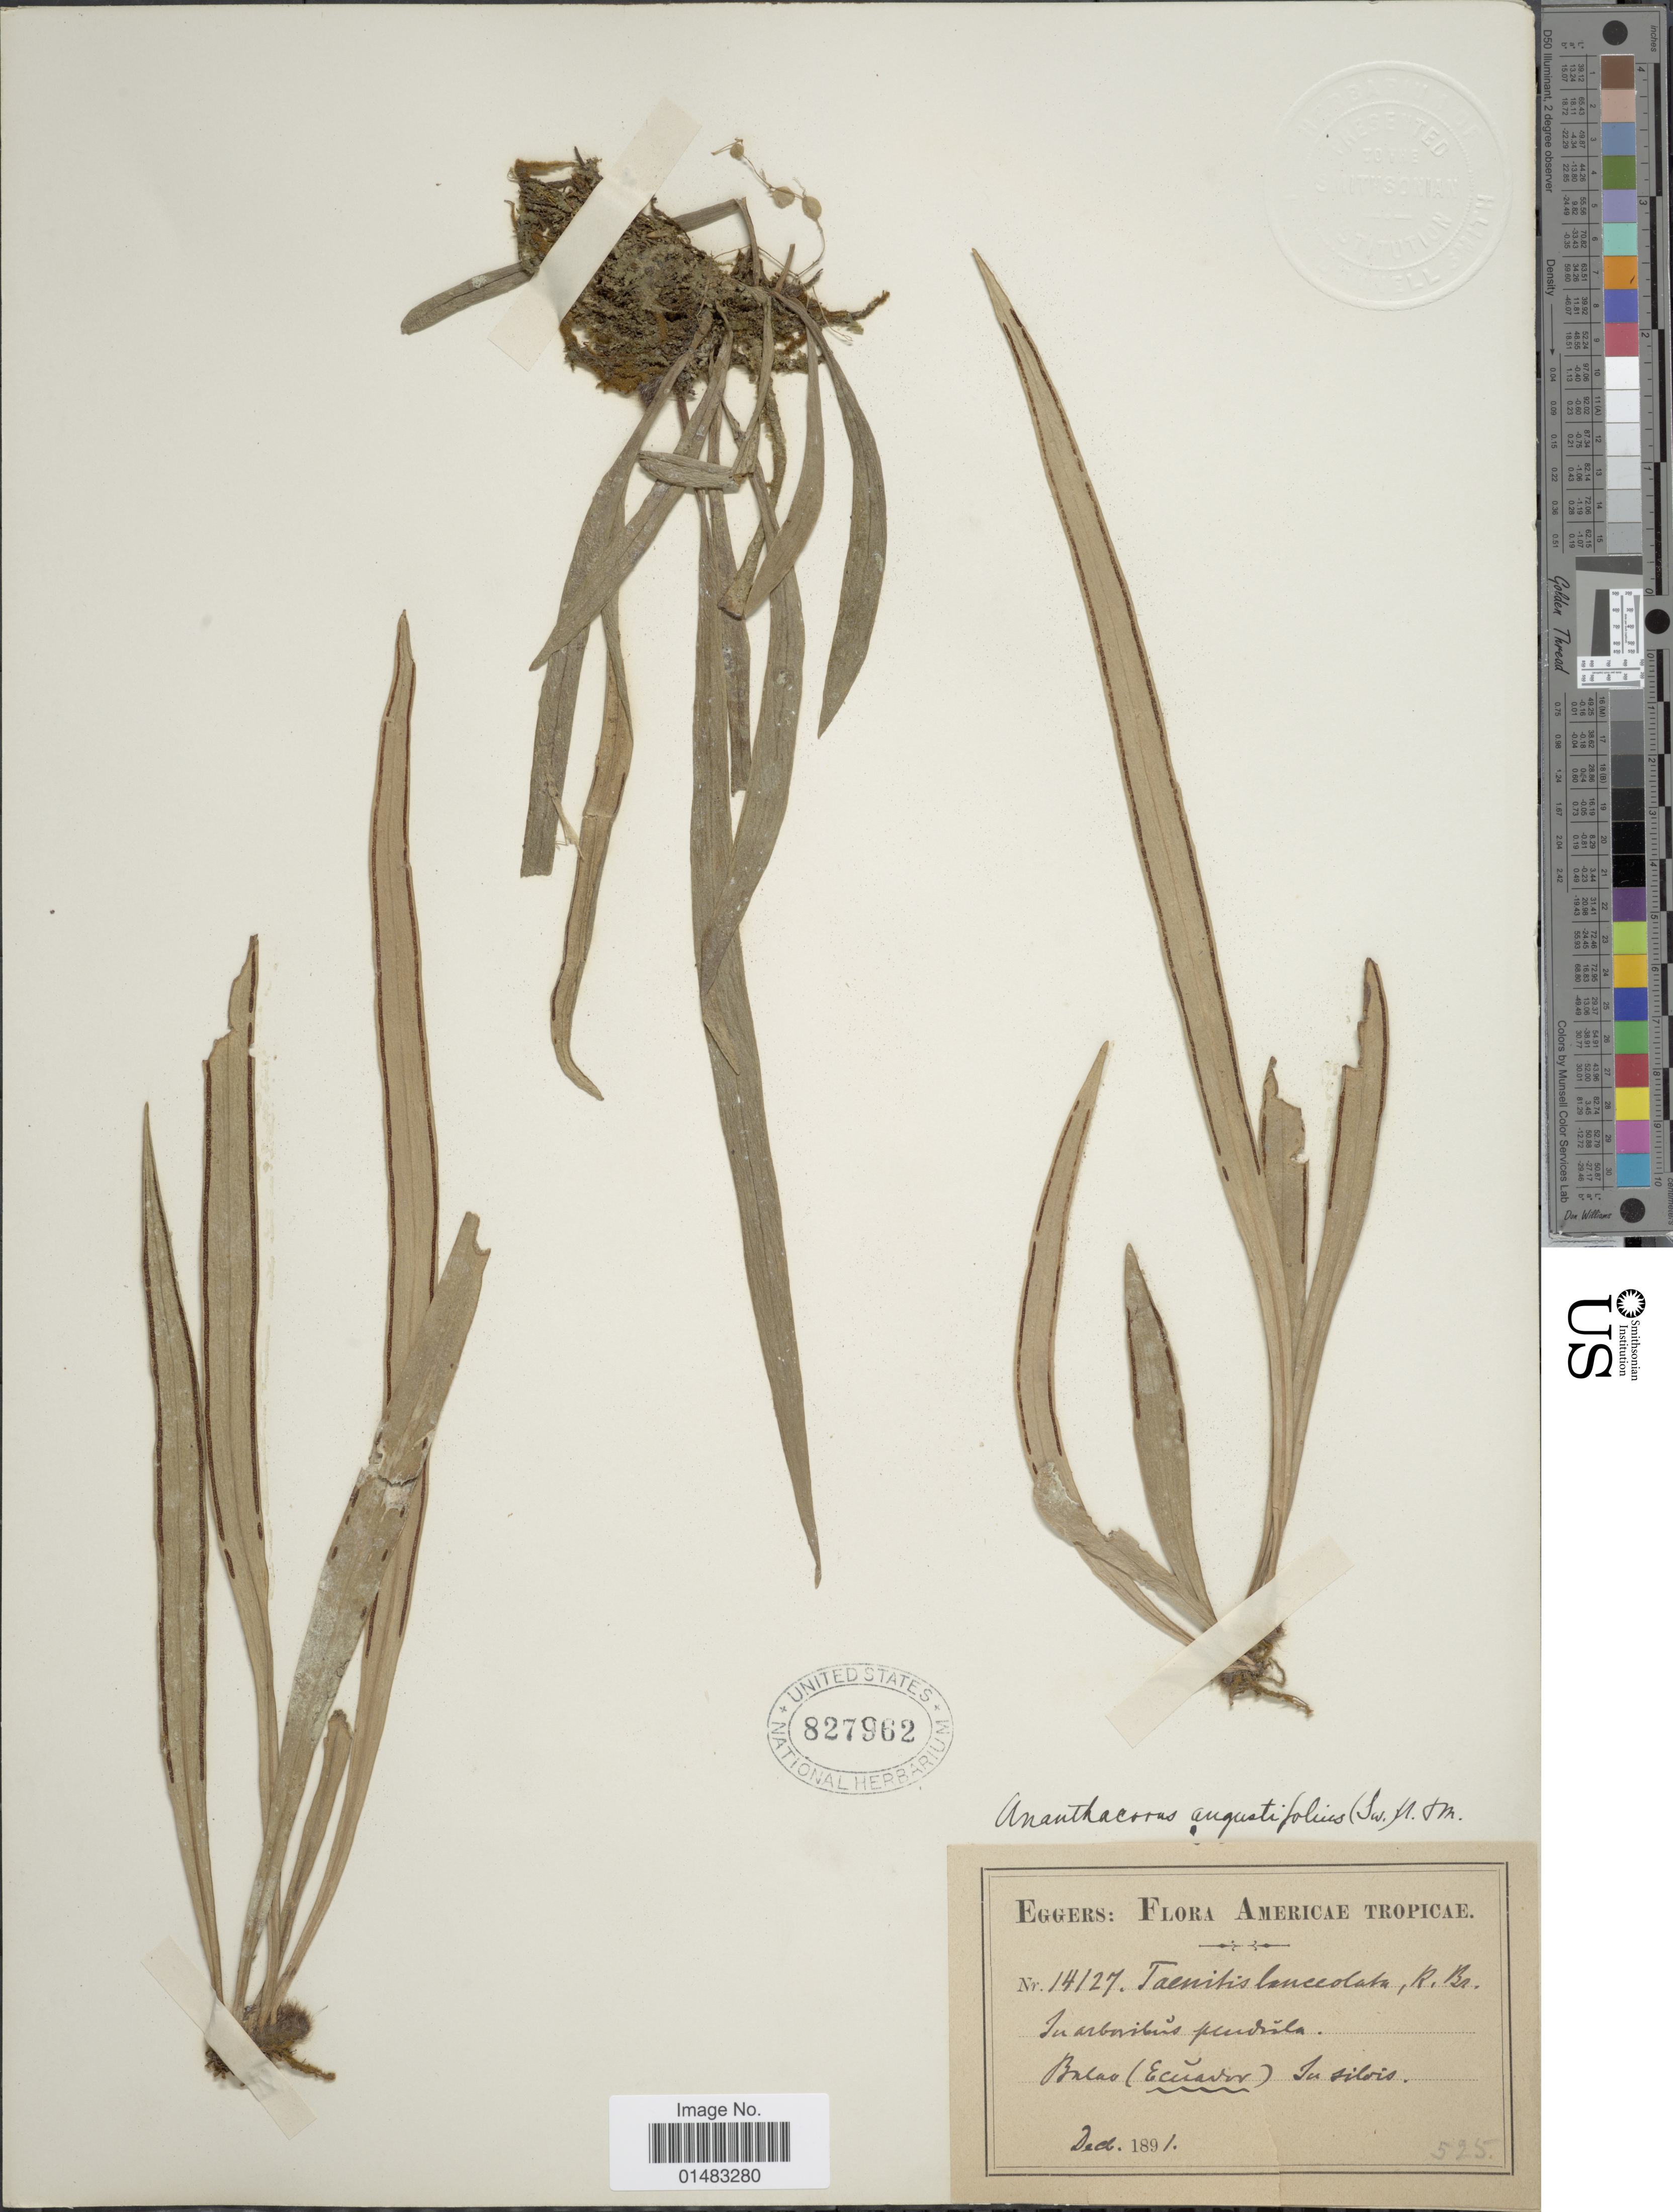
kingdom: Plantae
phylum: Tracheophyta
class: Polypodiopsida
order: Polypodiales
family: Pteridaceae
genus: Ananthacorus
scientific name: Ananthacorus angustifolius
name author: (Sw.) Underw. & Maxon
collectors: -. Eggers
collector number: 14127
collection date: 1891-12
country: Ecuador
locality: Balao (Ecuador). In silvis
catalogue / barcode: US 827962